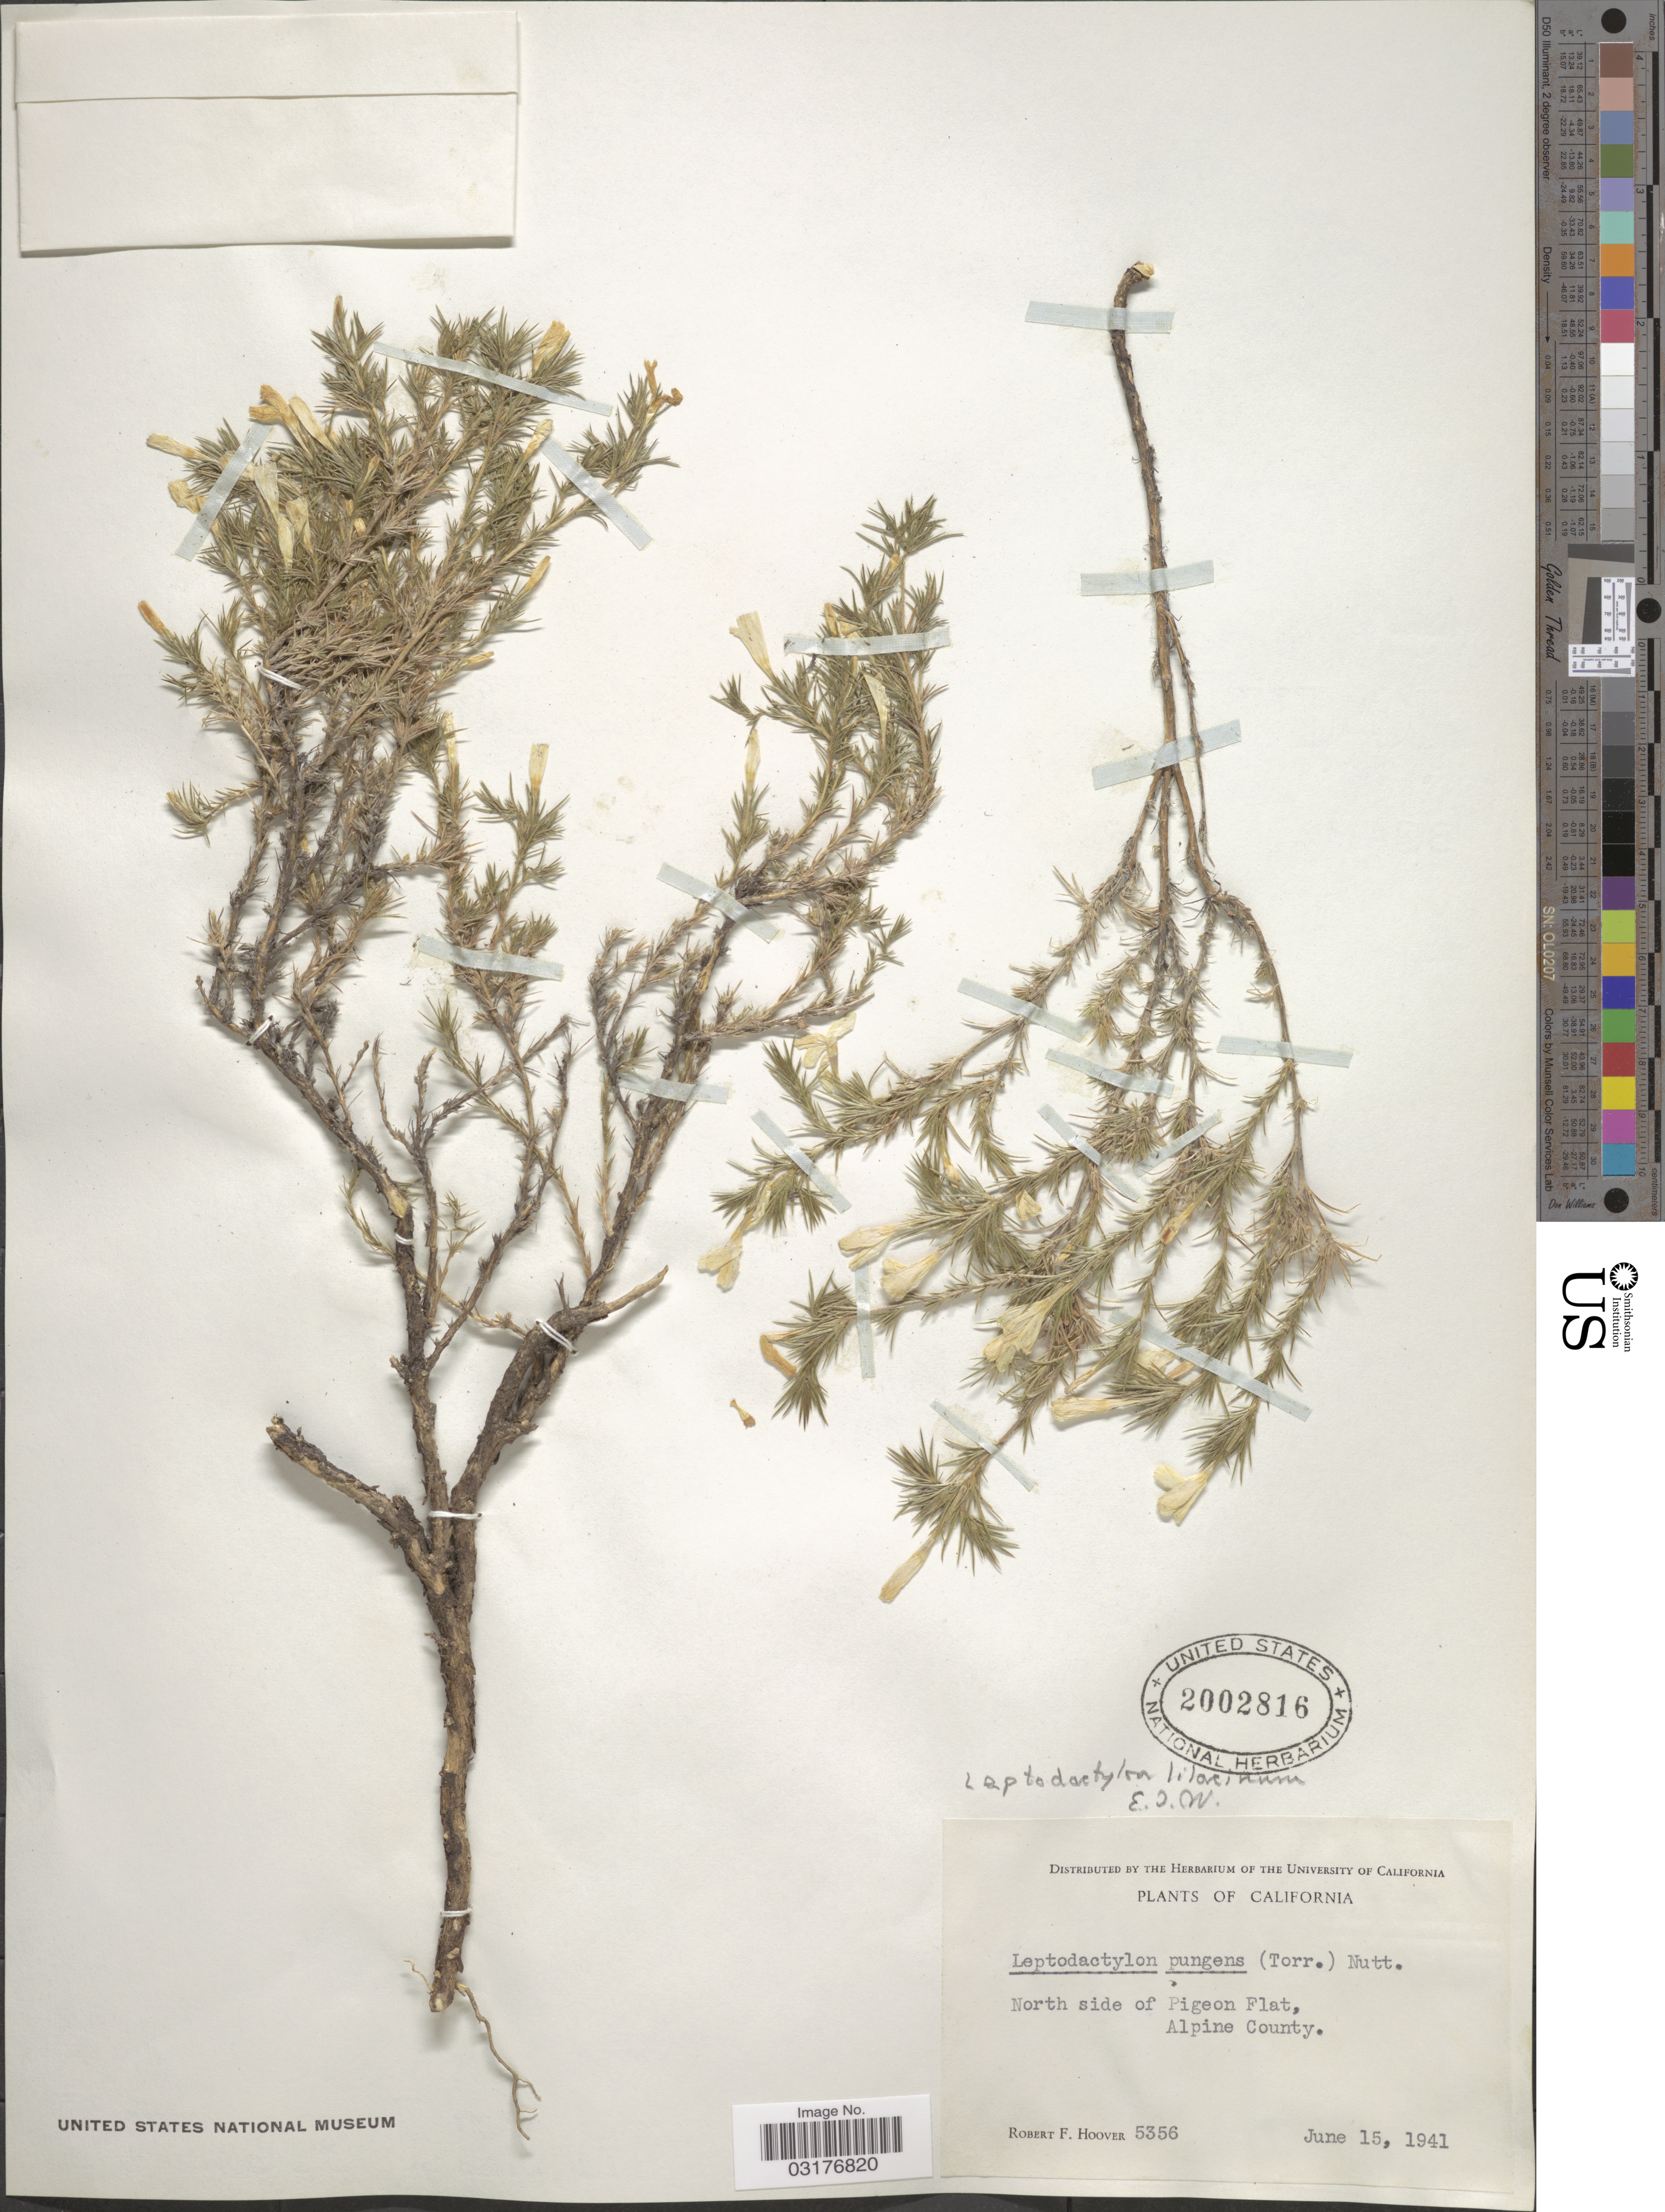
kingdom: Plantae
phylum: Tracheophyta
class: Magnoliopsida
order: Ericales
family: Polemoniaceae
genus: Linanthus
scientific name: Linanthus pungens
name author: (Torr.) J.M. Porter & L.A. Johnson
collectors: R. F. Hoover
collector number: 5356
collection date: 1941-06-15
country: United States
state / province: California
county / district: Alpine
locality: North side of Pigeon Flat, Alpine County.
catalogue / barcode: US 2002816